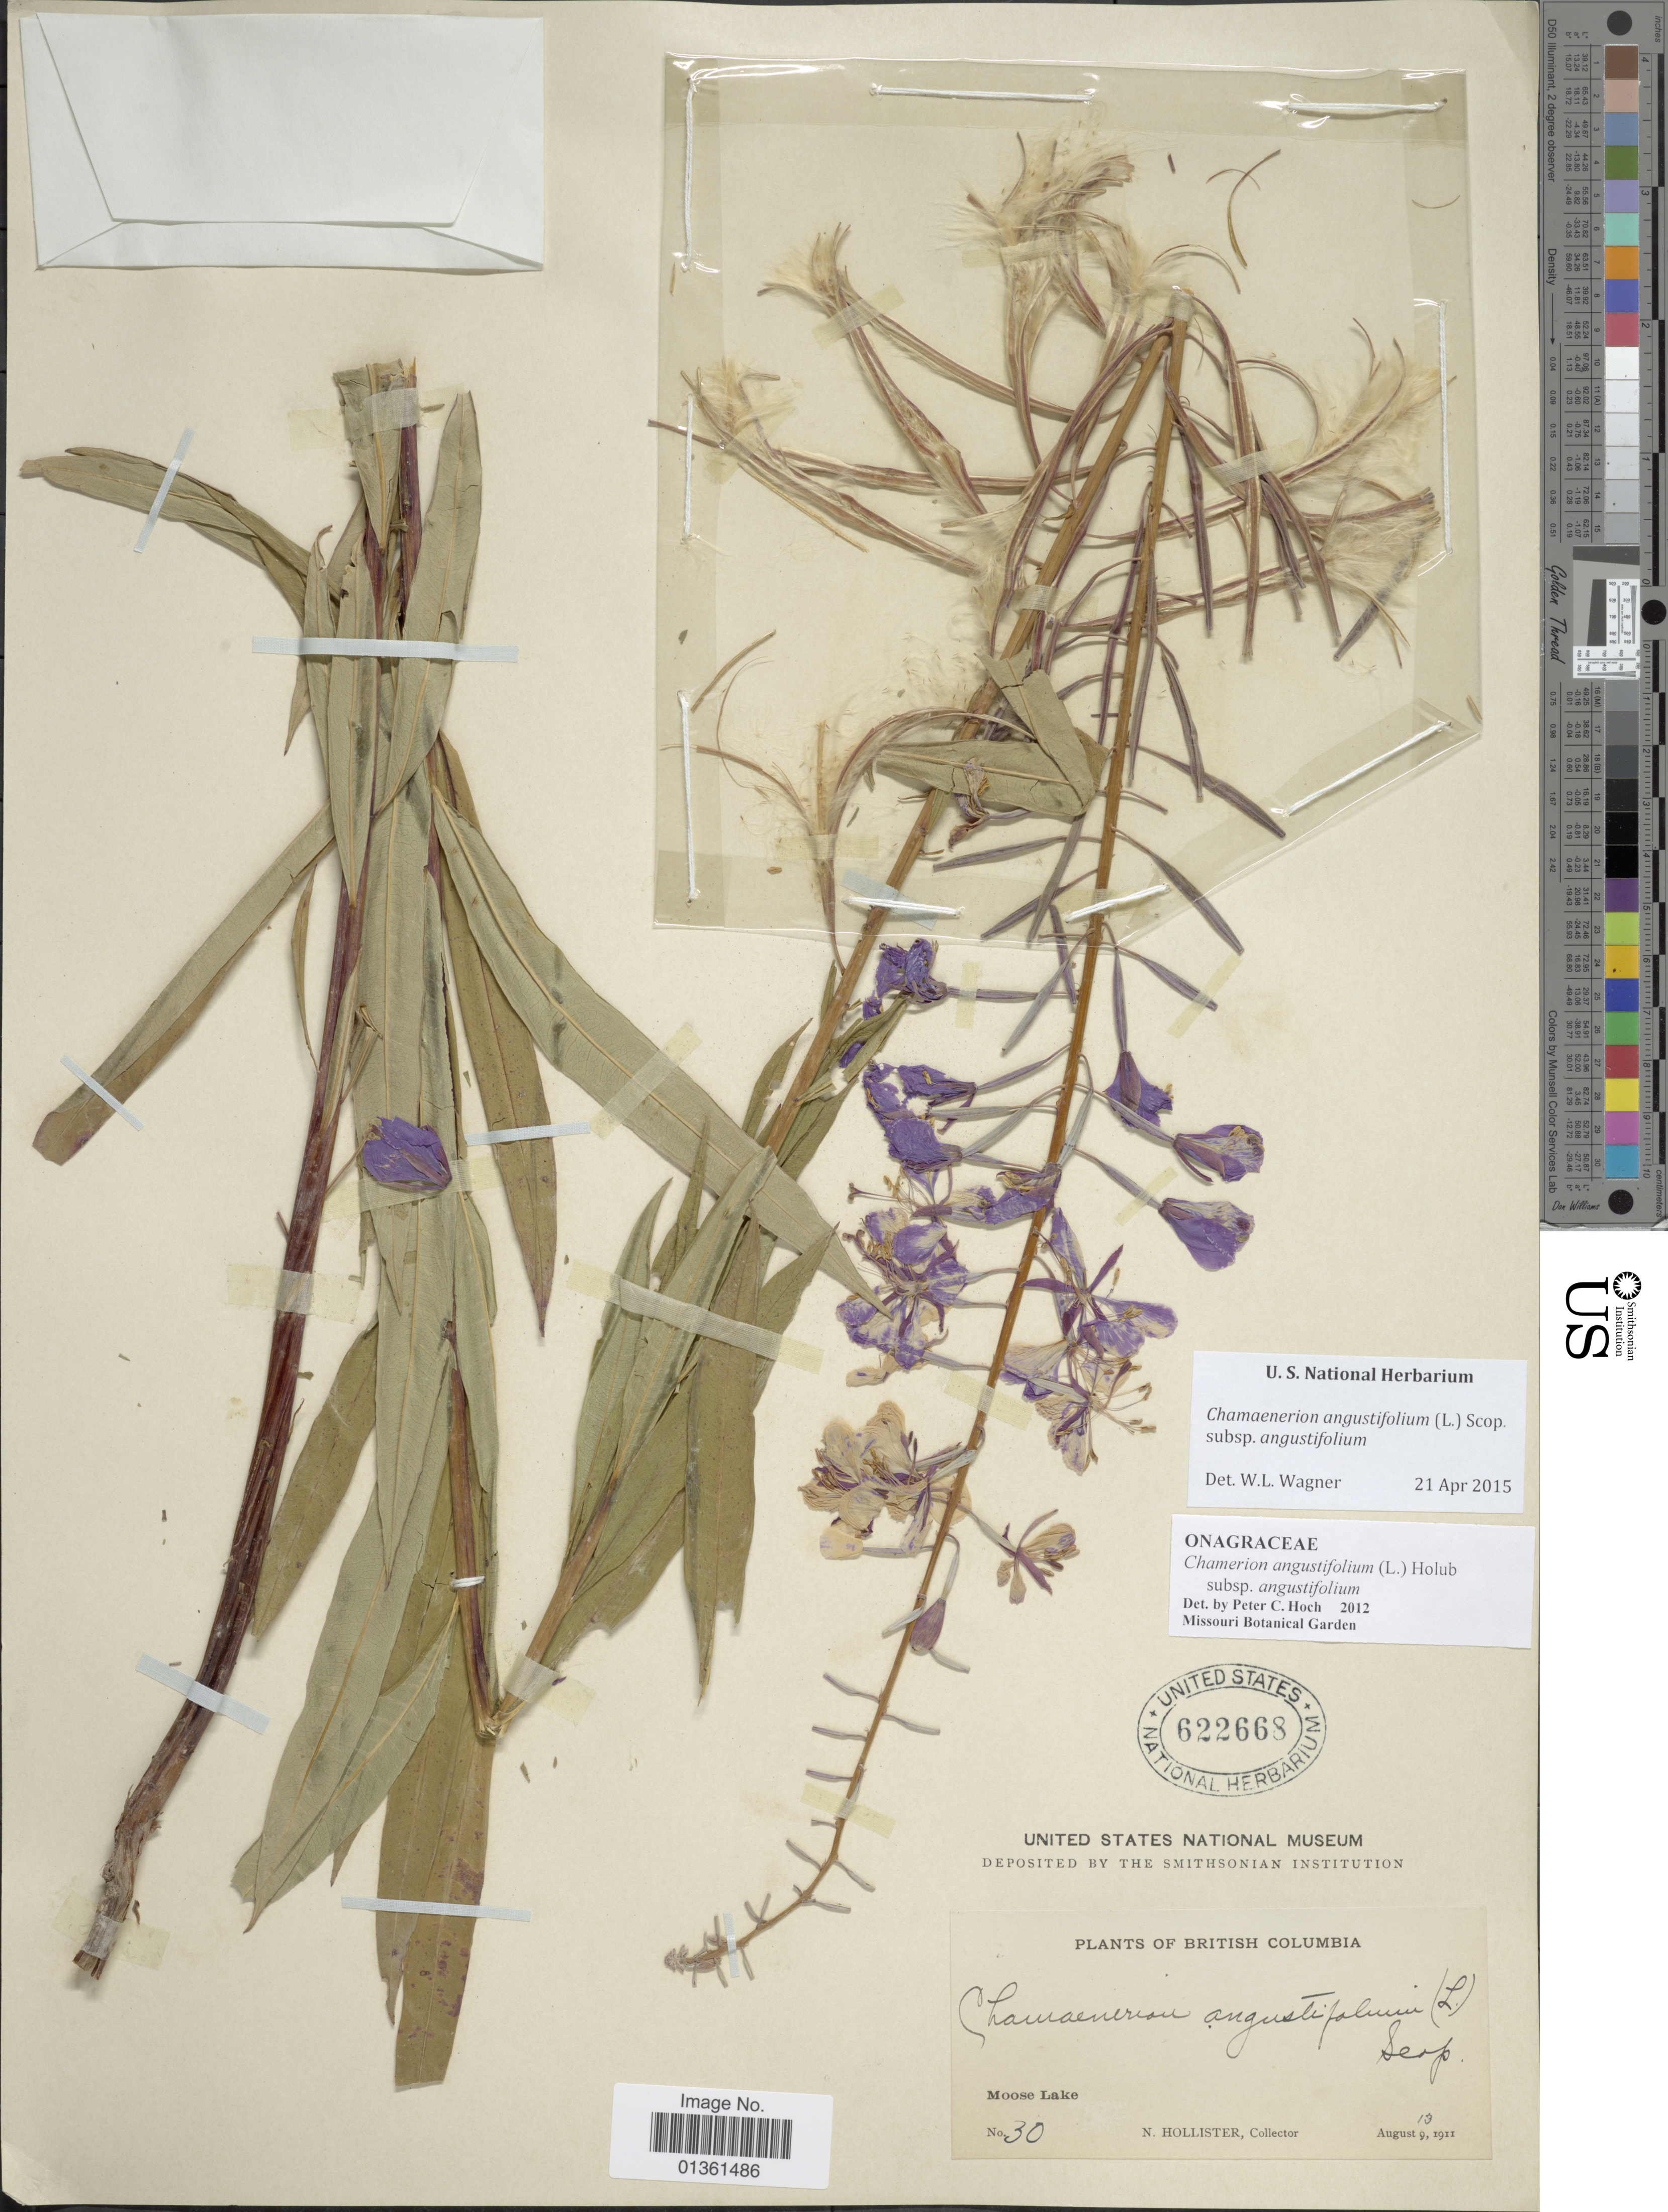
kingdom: Plantae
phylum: Tracheophyta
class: Magnoliopsida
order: Myrtales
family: Onagraceae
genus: Chamaenerion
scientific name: Chamaenerion angustifolium subsp. angustifolium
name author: (L.) Scop.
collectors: N. Hollister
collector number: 30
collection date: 1911-08-09/1911-08-13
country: Canada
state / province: British Columbia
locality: Moose Lake.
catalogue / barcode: US 622668